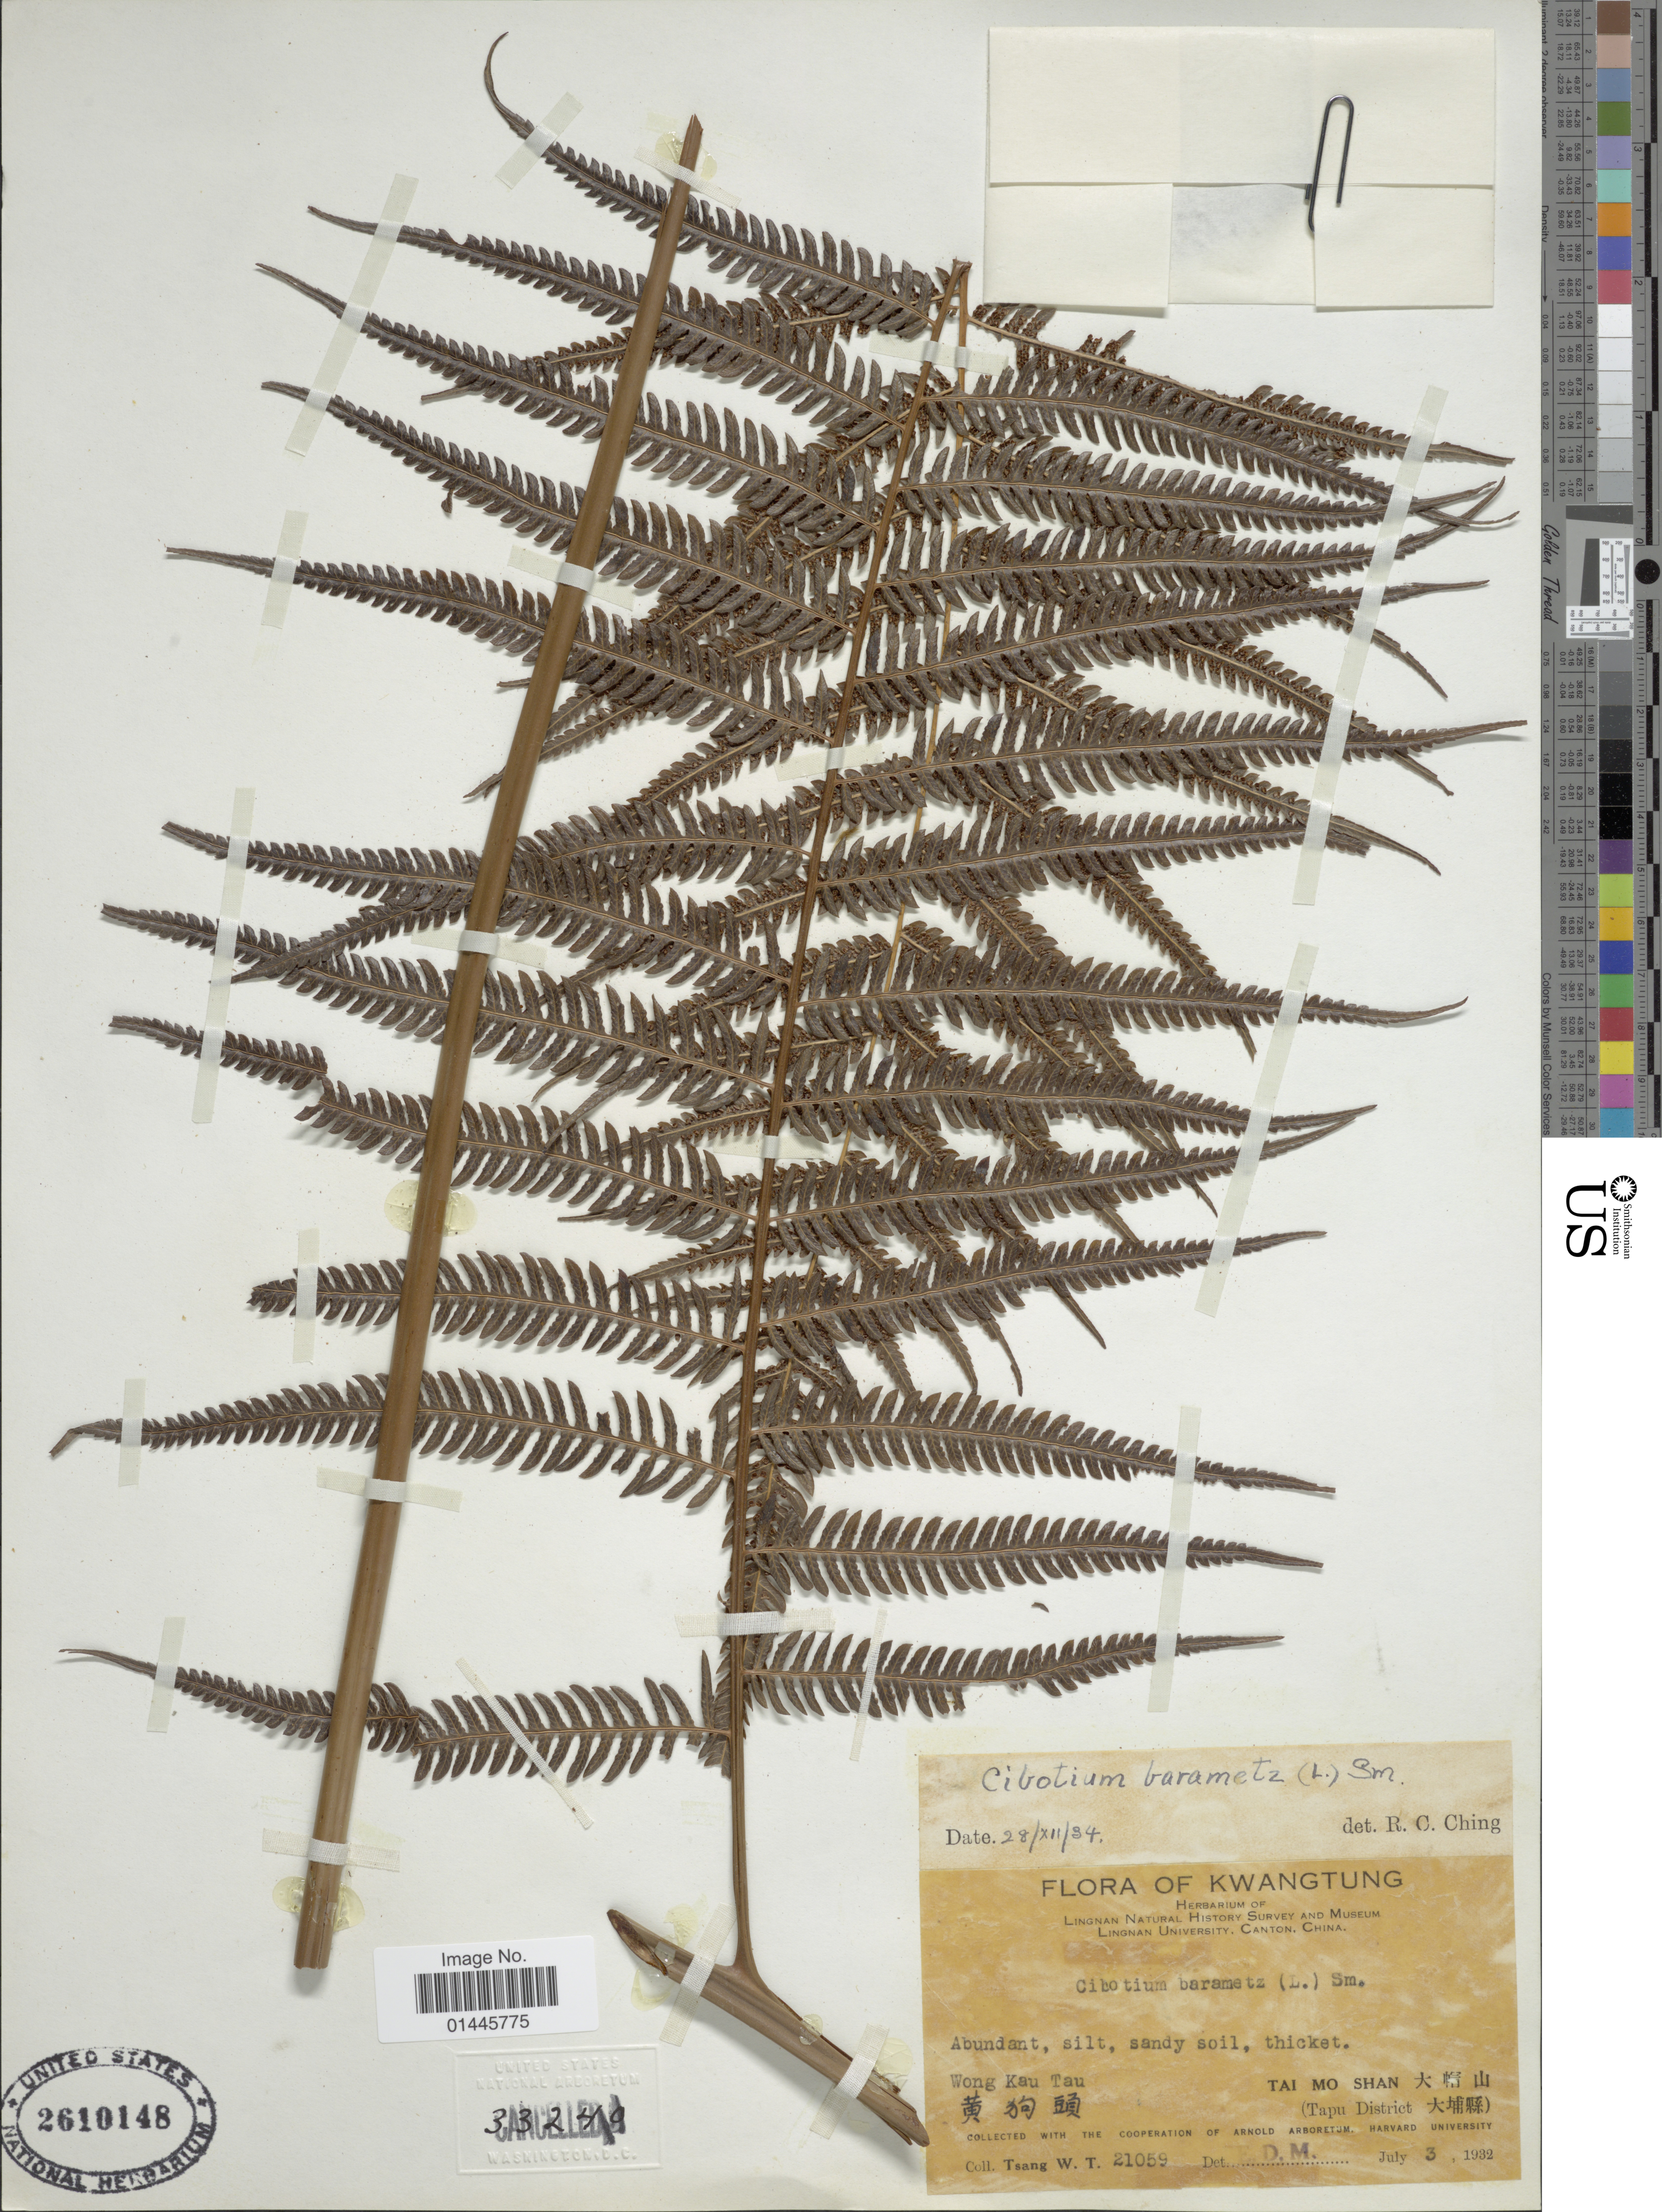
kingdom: Plantae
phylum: Tracheophyta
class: Polypodiopsida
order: Cyatheales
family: Cibotiaceae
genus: Cibotium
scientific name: Cibotium barometz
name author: (L.) J. Sm.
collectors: W. T. Tsang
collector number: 21059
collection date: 1932-07-03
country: China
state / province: Guangdong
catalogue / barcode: US 2610148